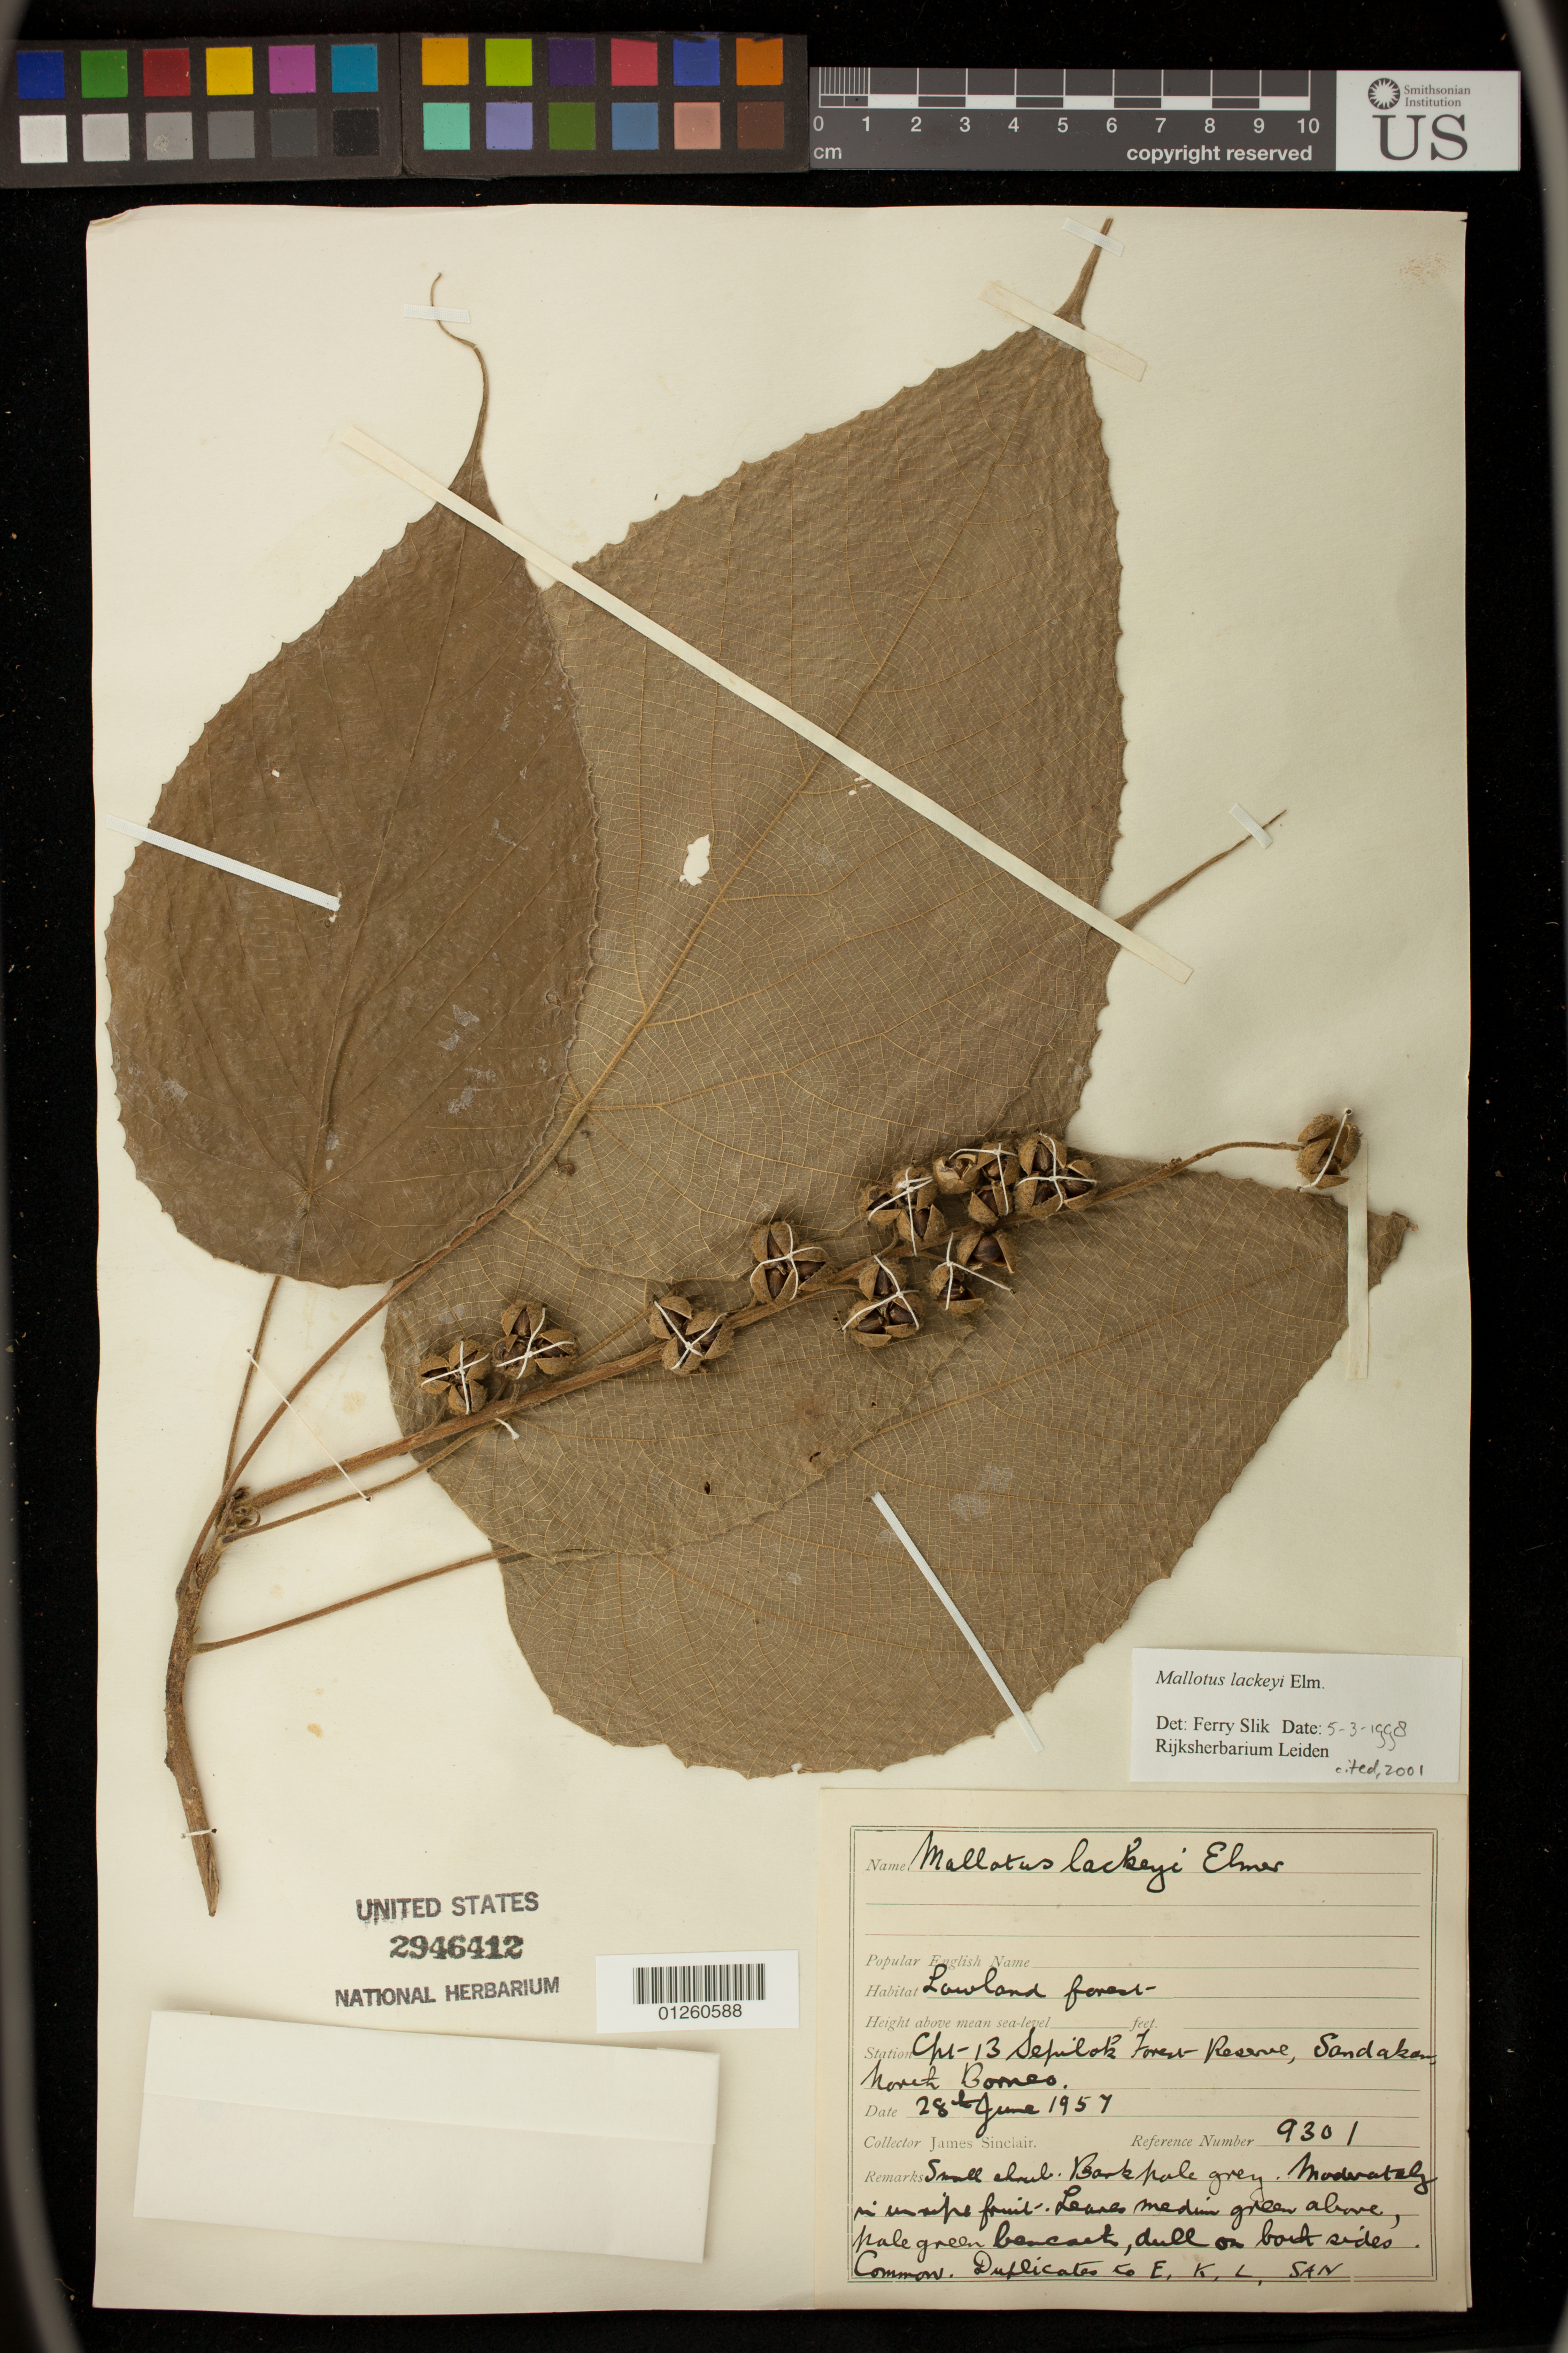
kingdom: Plantae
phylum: Tracheophyta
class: Magnoliopsida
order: Malpighiales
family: Euphorbiaceae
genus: Mallotus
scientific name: Mallotus lackeyi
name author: Elmer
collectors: J. Sinclair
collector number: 9301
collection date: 1957-06-28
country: Malaysia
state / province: Sabah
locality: Chi-13 Sepulok Forest Reserve, Sandakan, North Borneo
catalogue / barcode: US 2946412